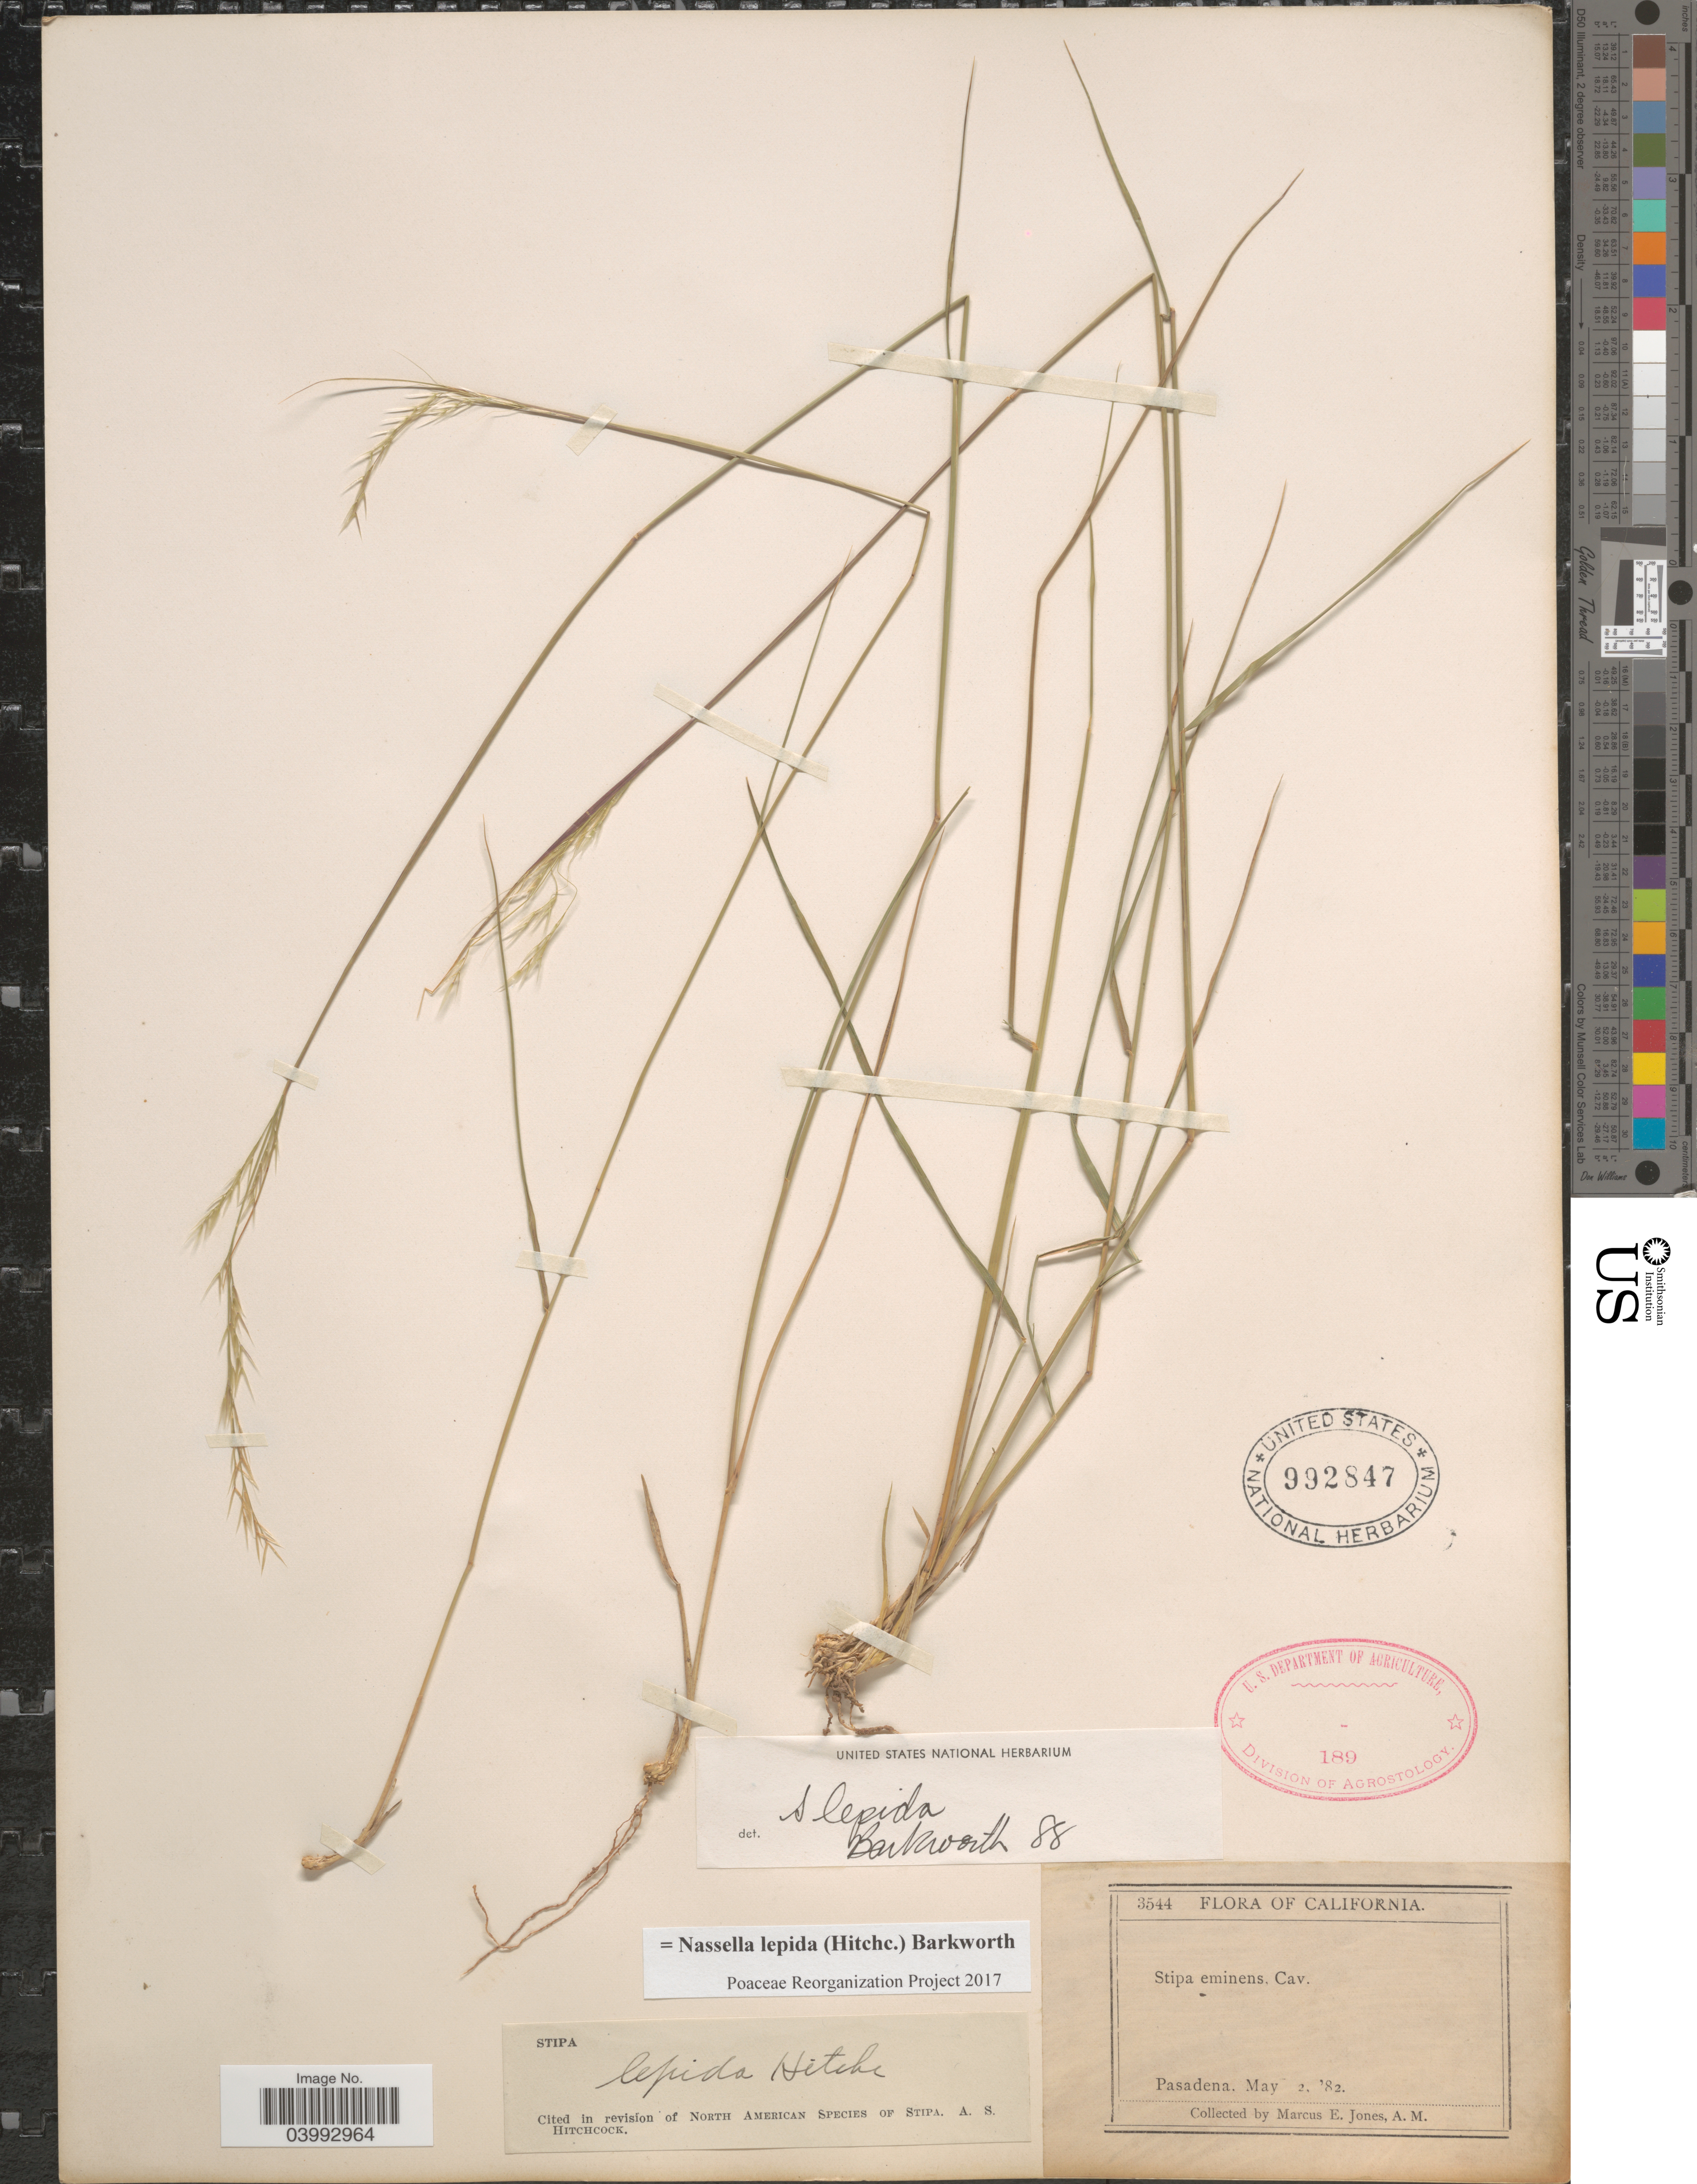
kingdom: Plantae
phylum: Tracheophyta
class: Liliopsida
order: Poales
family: Poaceae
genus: Nassella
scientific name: Nassella lepida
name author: (Hitchc.) Barkworth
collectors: M. E. Jones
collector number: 3544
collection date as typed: Transcribed d/m/y: 2/5/82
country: United States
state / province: California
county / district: Los Angeles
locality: Pasadena.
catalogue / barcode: US 992847